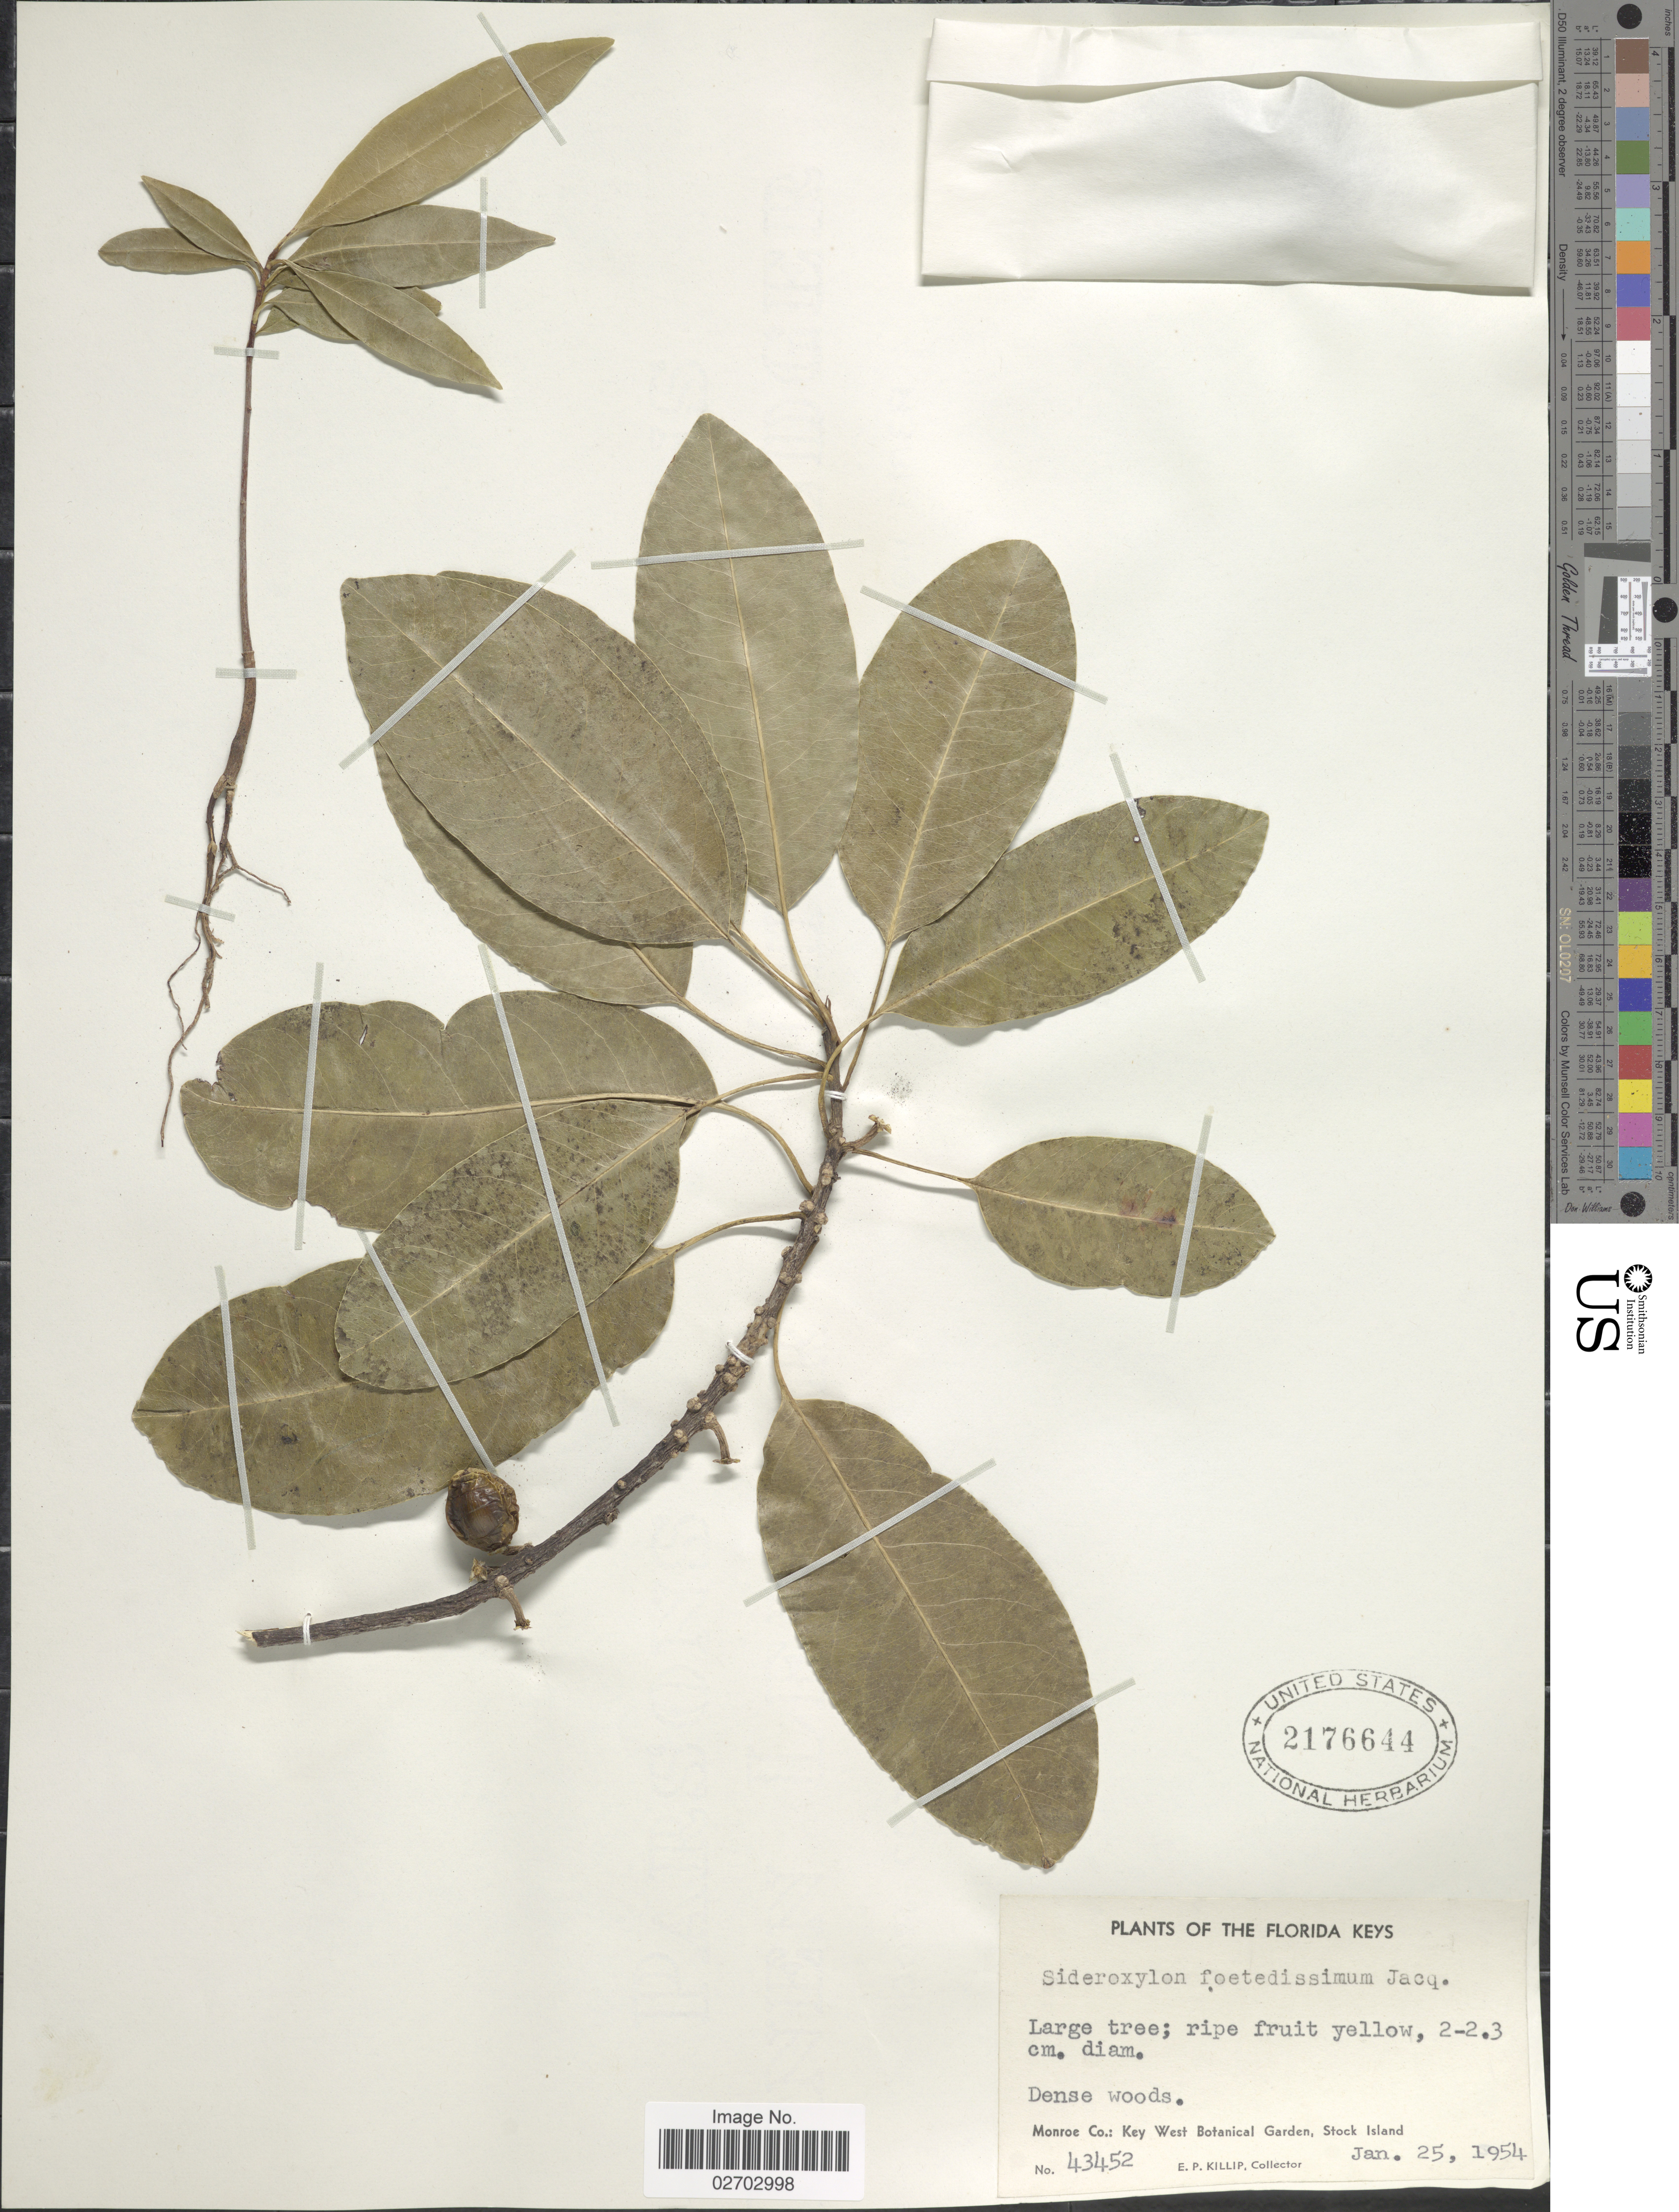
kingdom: Plantae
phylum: Tracheophyta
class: Magnoliopsida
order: Ericales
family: Sapotaceae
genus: Sideroxylon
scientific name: Sideroxylon foetidissimum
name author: Jacq.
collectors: E. P. Killip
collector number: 43452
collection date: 1954-01-25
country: United States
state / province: Florida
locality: Florida Keys, Monroe Co.: Key West Botanical Garden, Stock Island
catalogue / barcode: US 2176644